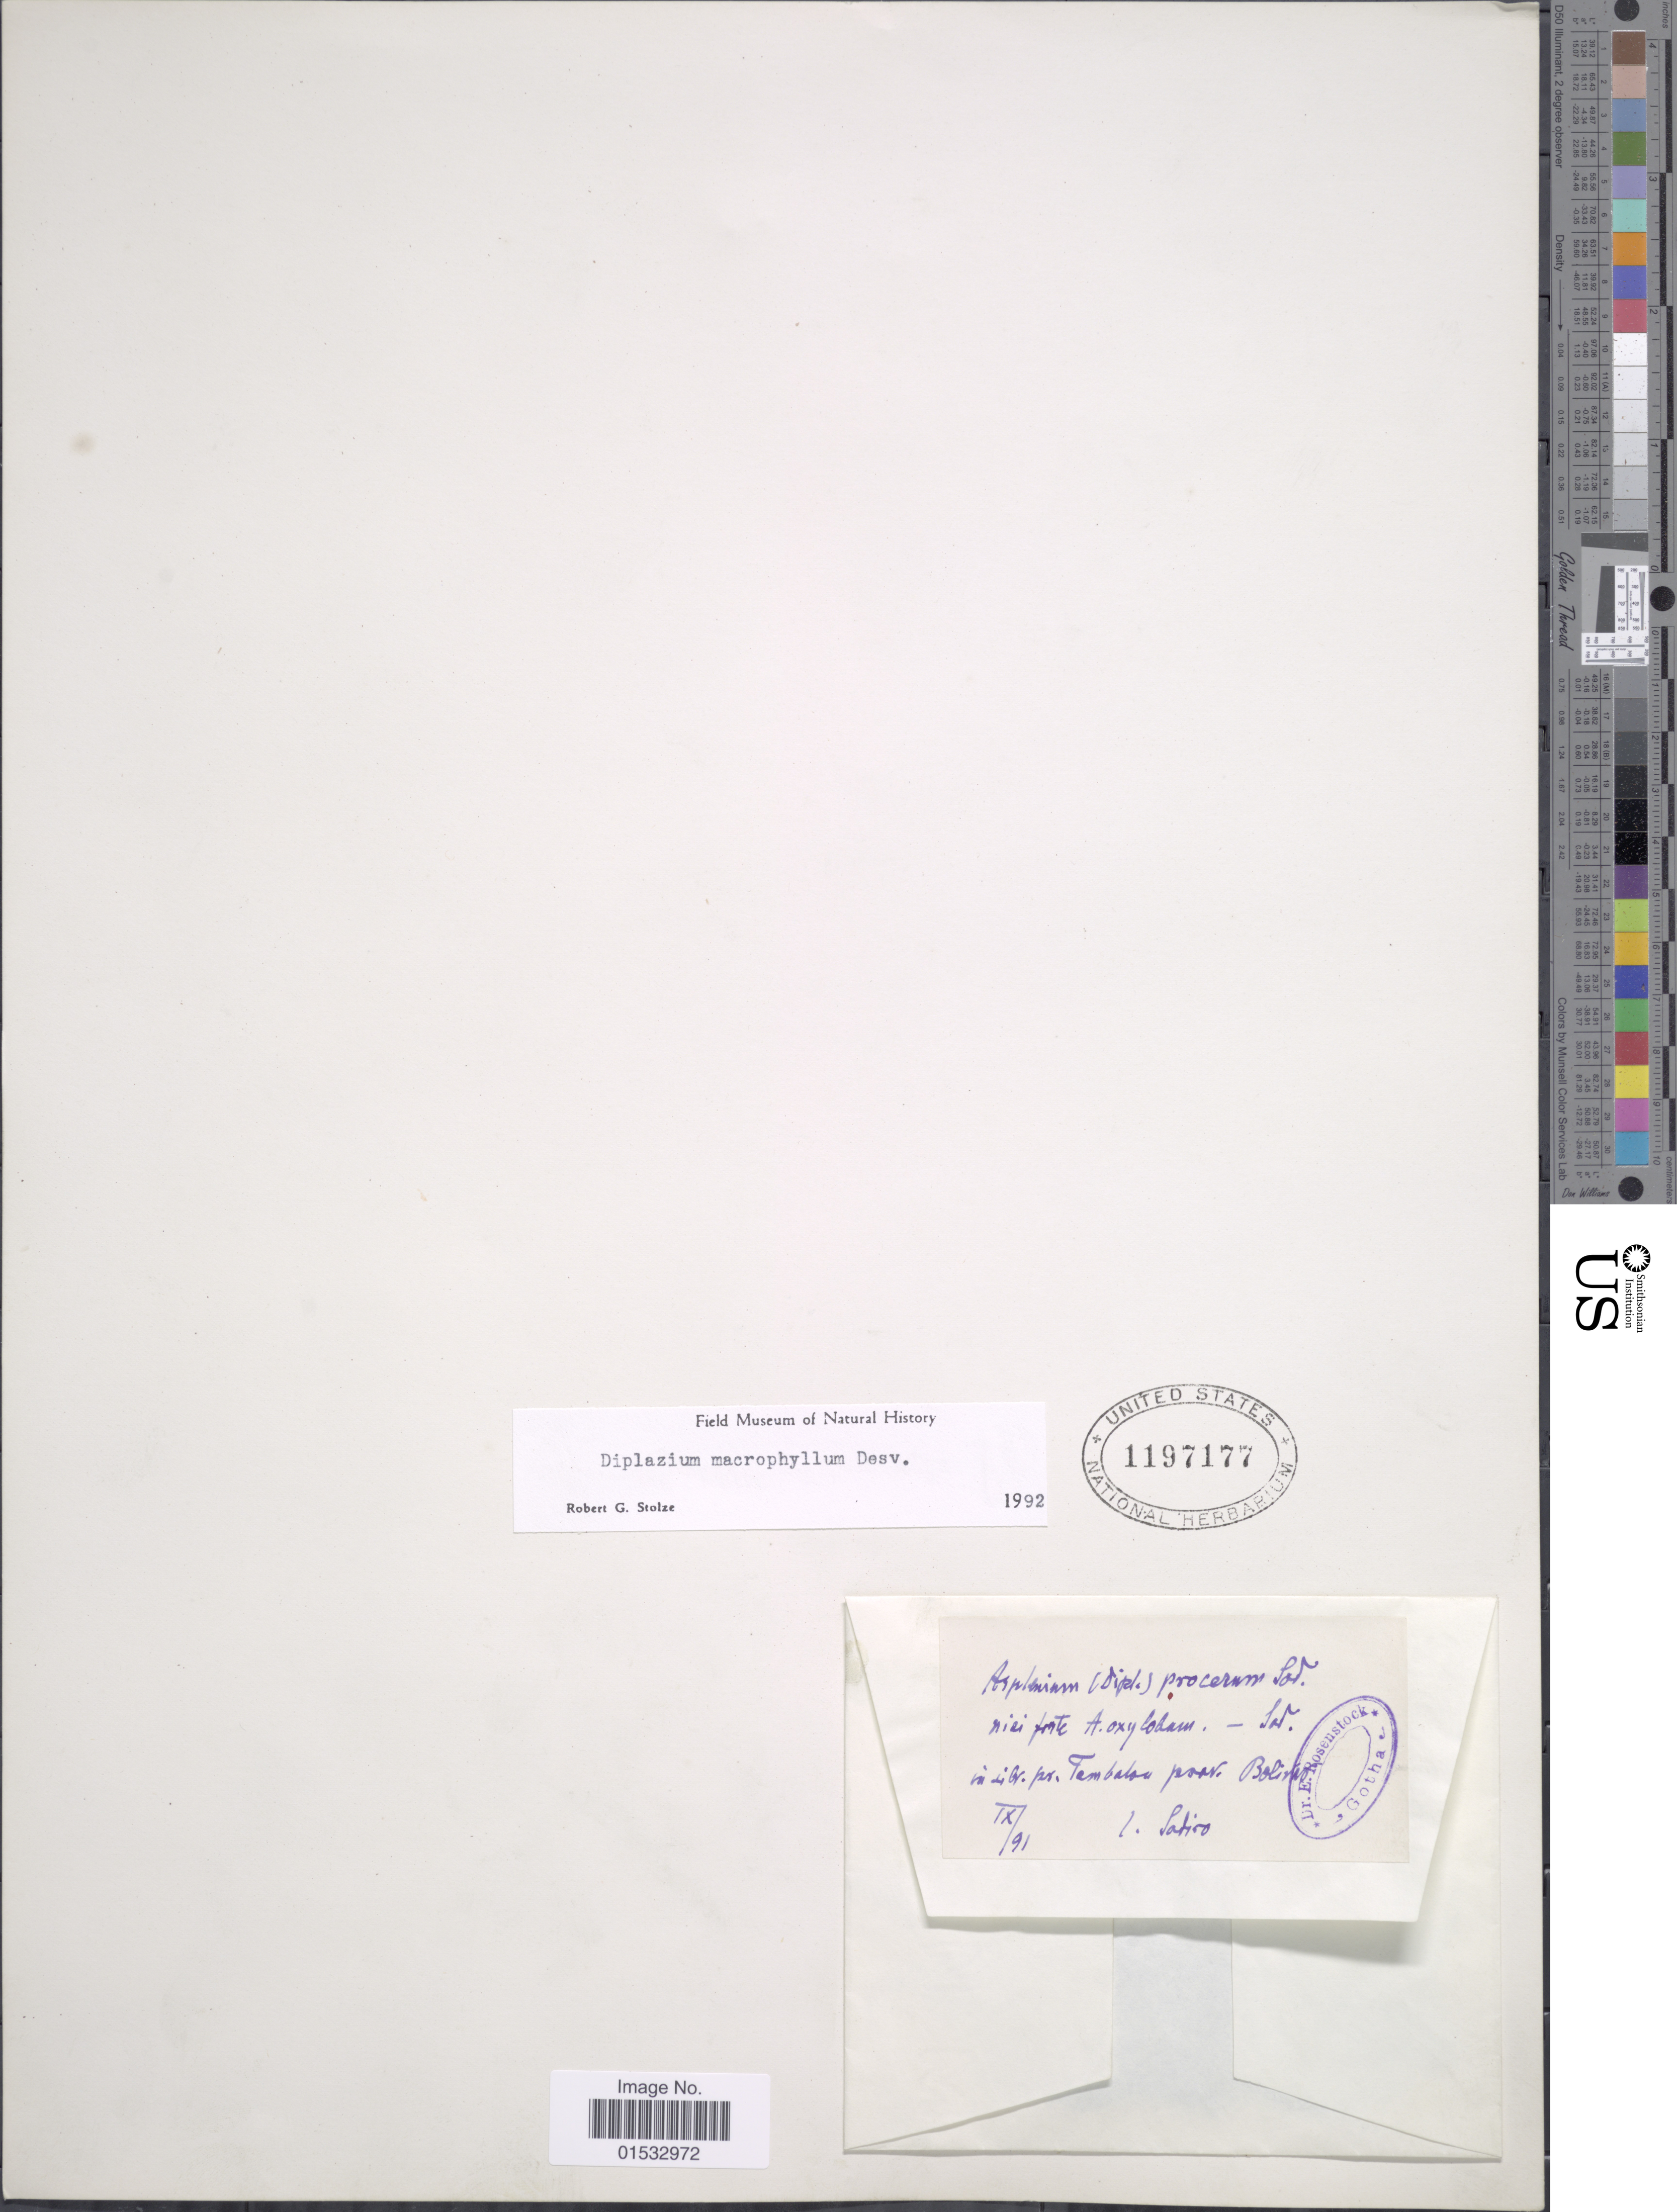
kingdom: Plantae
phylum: Tracheophyta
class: Polypodiopsida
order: Polypodiales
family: Athyriaceae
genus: Diplazium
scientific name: Diplazium macrophyllum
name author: Desv.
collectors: Sodiro, --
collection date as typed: Transcribed d/m/y: /9/91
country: Bolivia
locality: Tembalao [interpreted]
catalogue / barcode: US 1197177